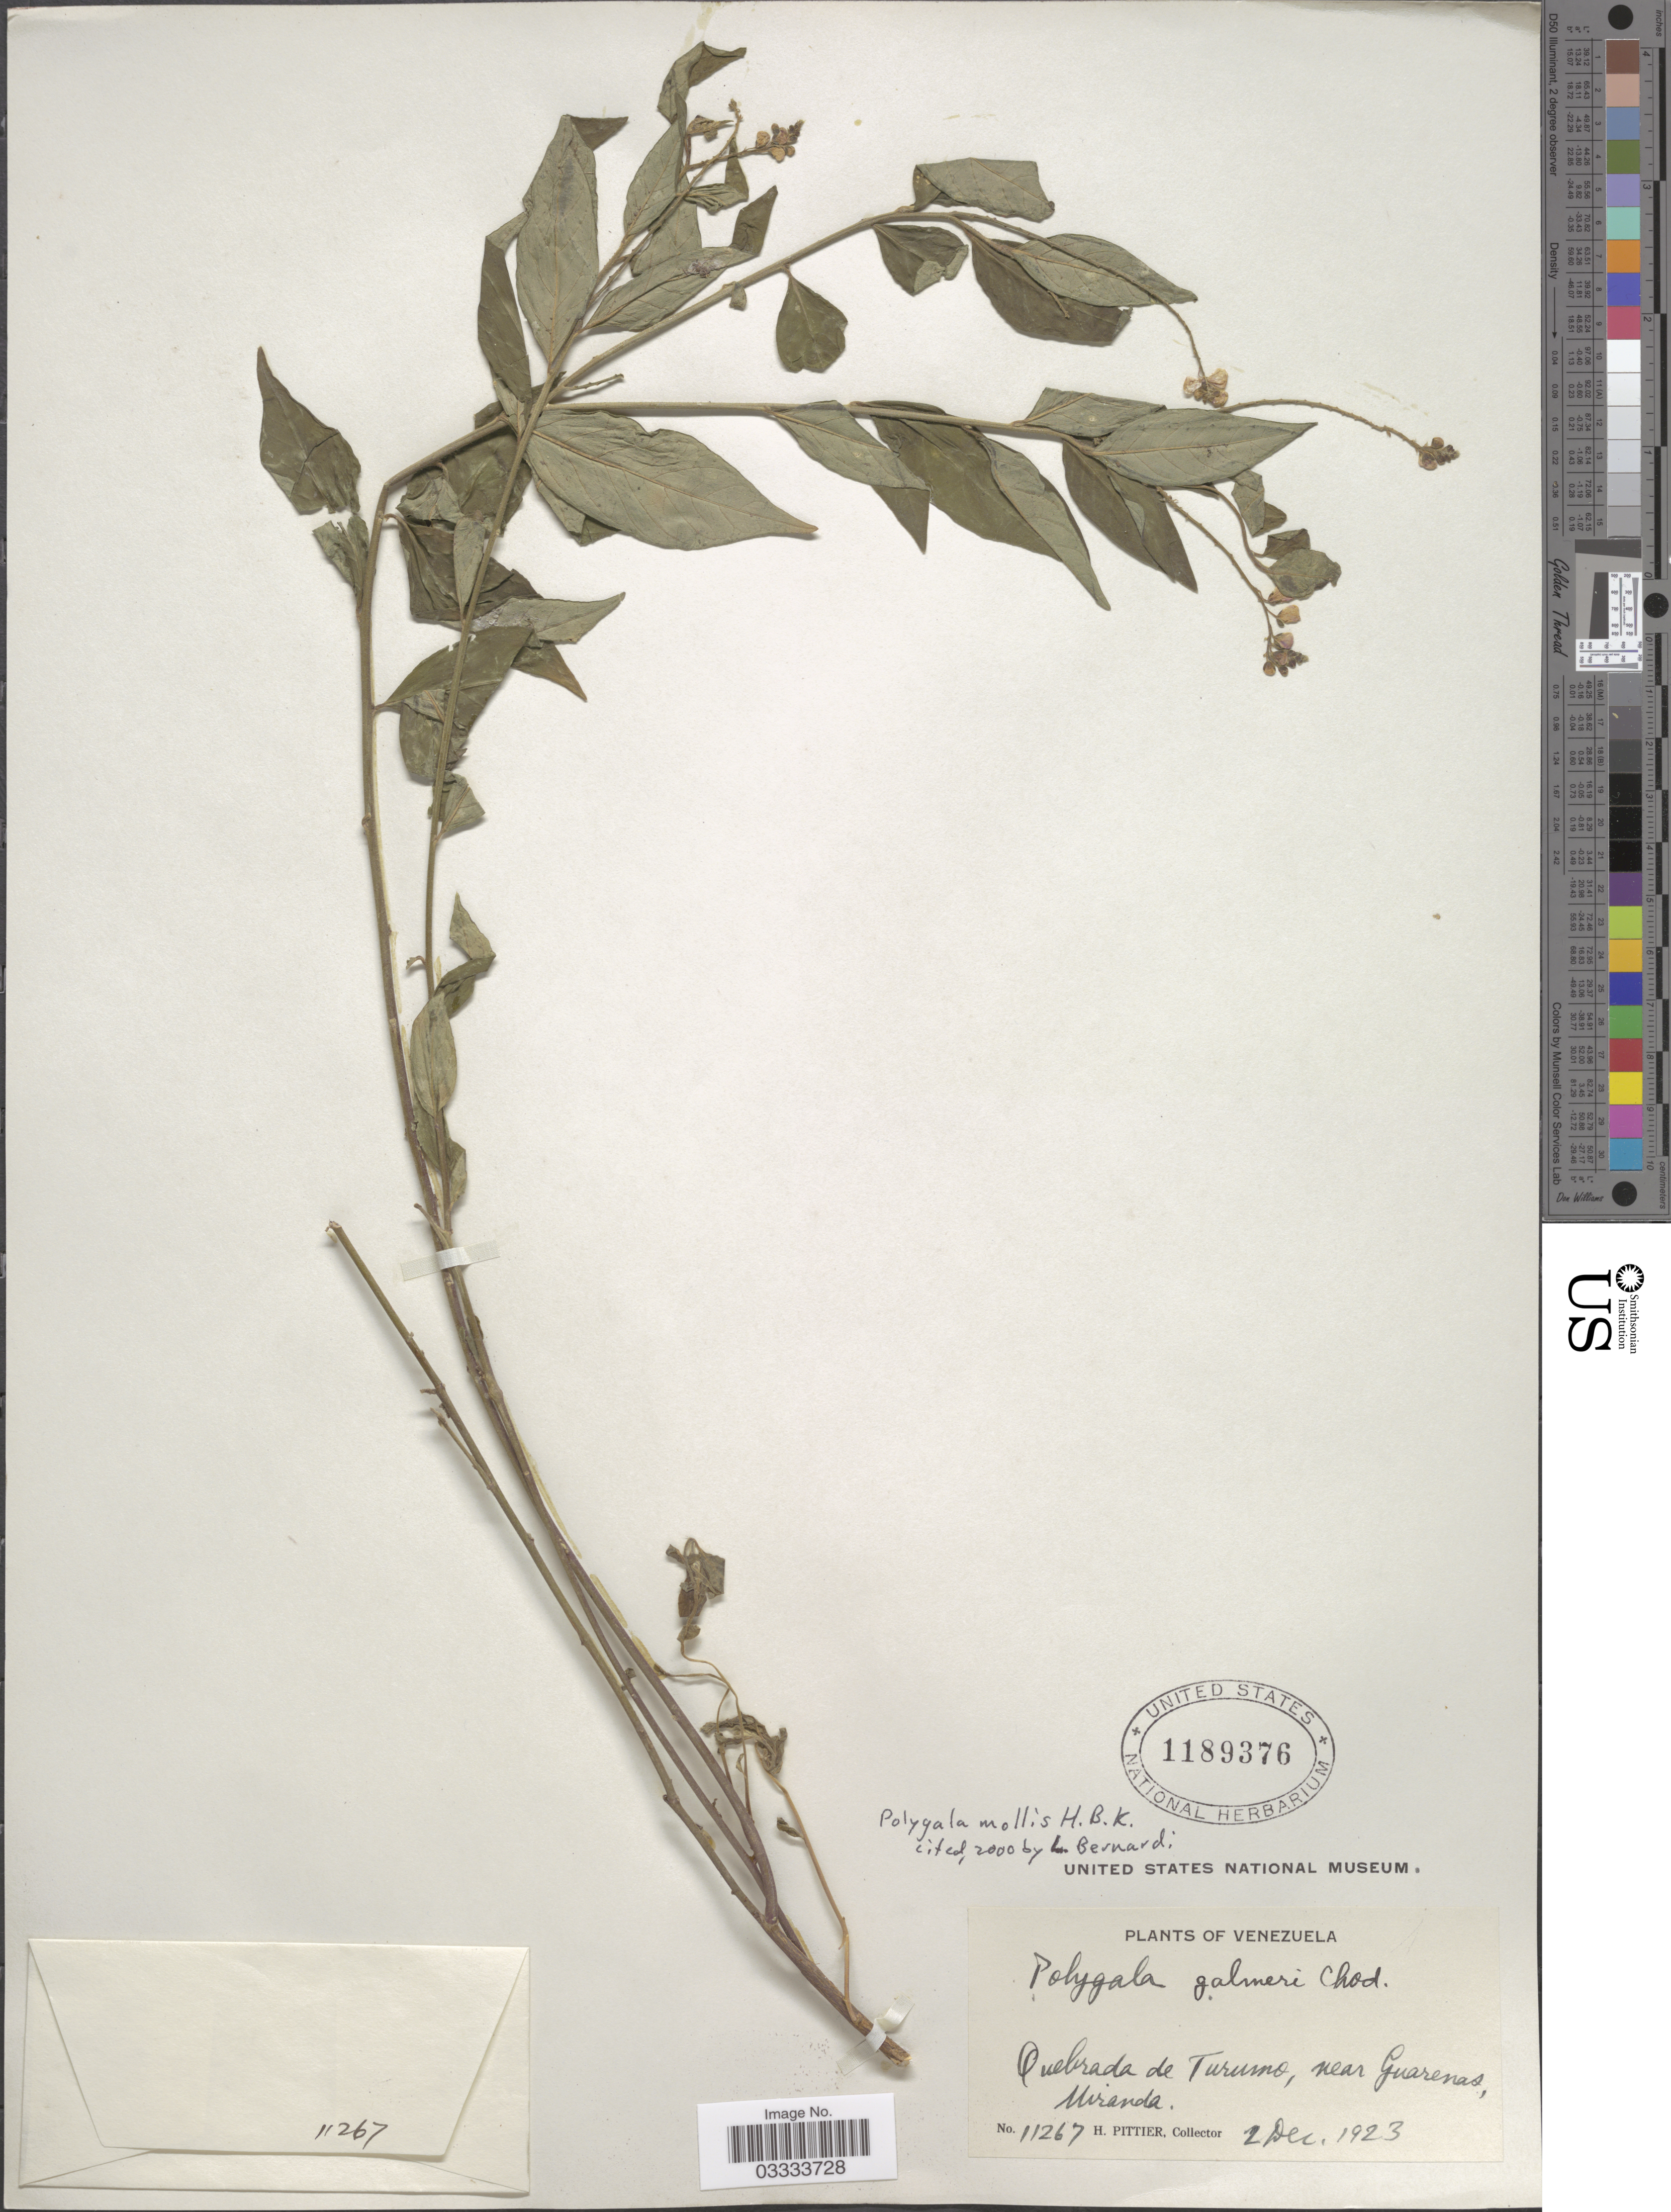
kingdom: Plantae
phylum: Tracheophyta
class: Magnoliopsida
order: Fabales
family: Polygalaceae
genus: Asemeia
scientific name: Asemeia galmeri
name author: (Chodat) J.F.B. Pastore & J.R. Abbott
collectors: H. F. Pittier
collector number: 11267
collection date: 1923-12-02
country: Venezuela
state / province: Miranda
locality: Quebrada de Turumo, near Guarenas.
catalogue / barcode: US 1189376